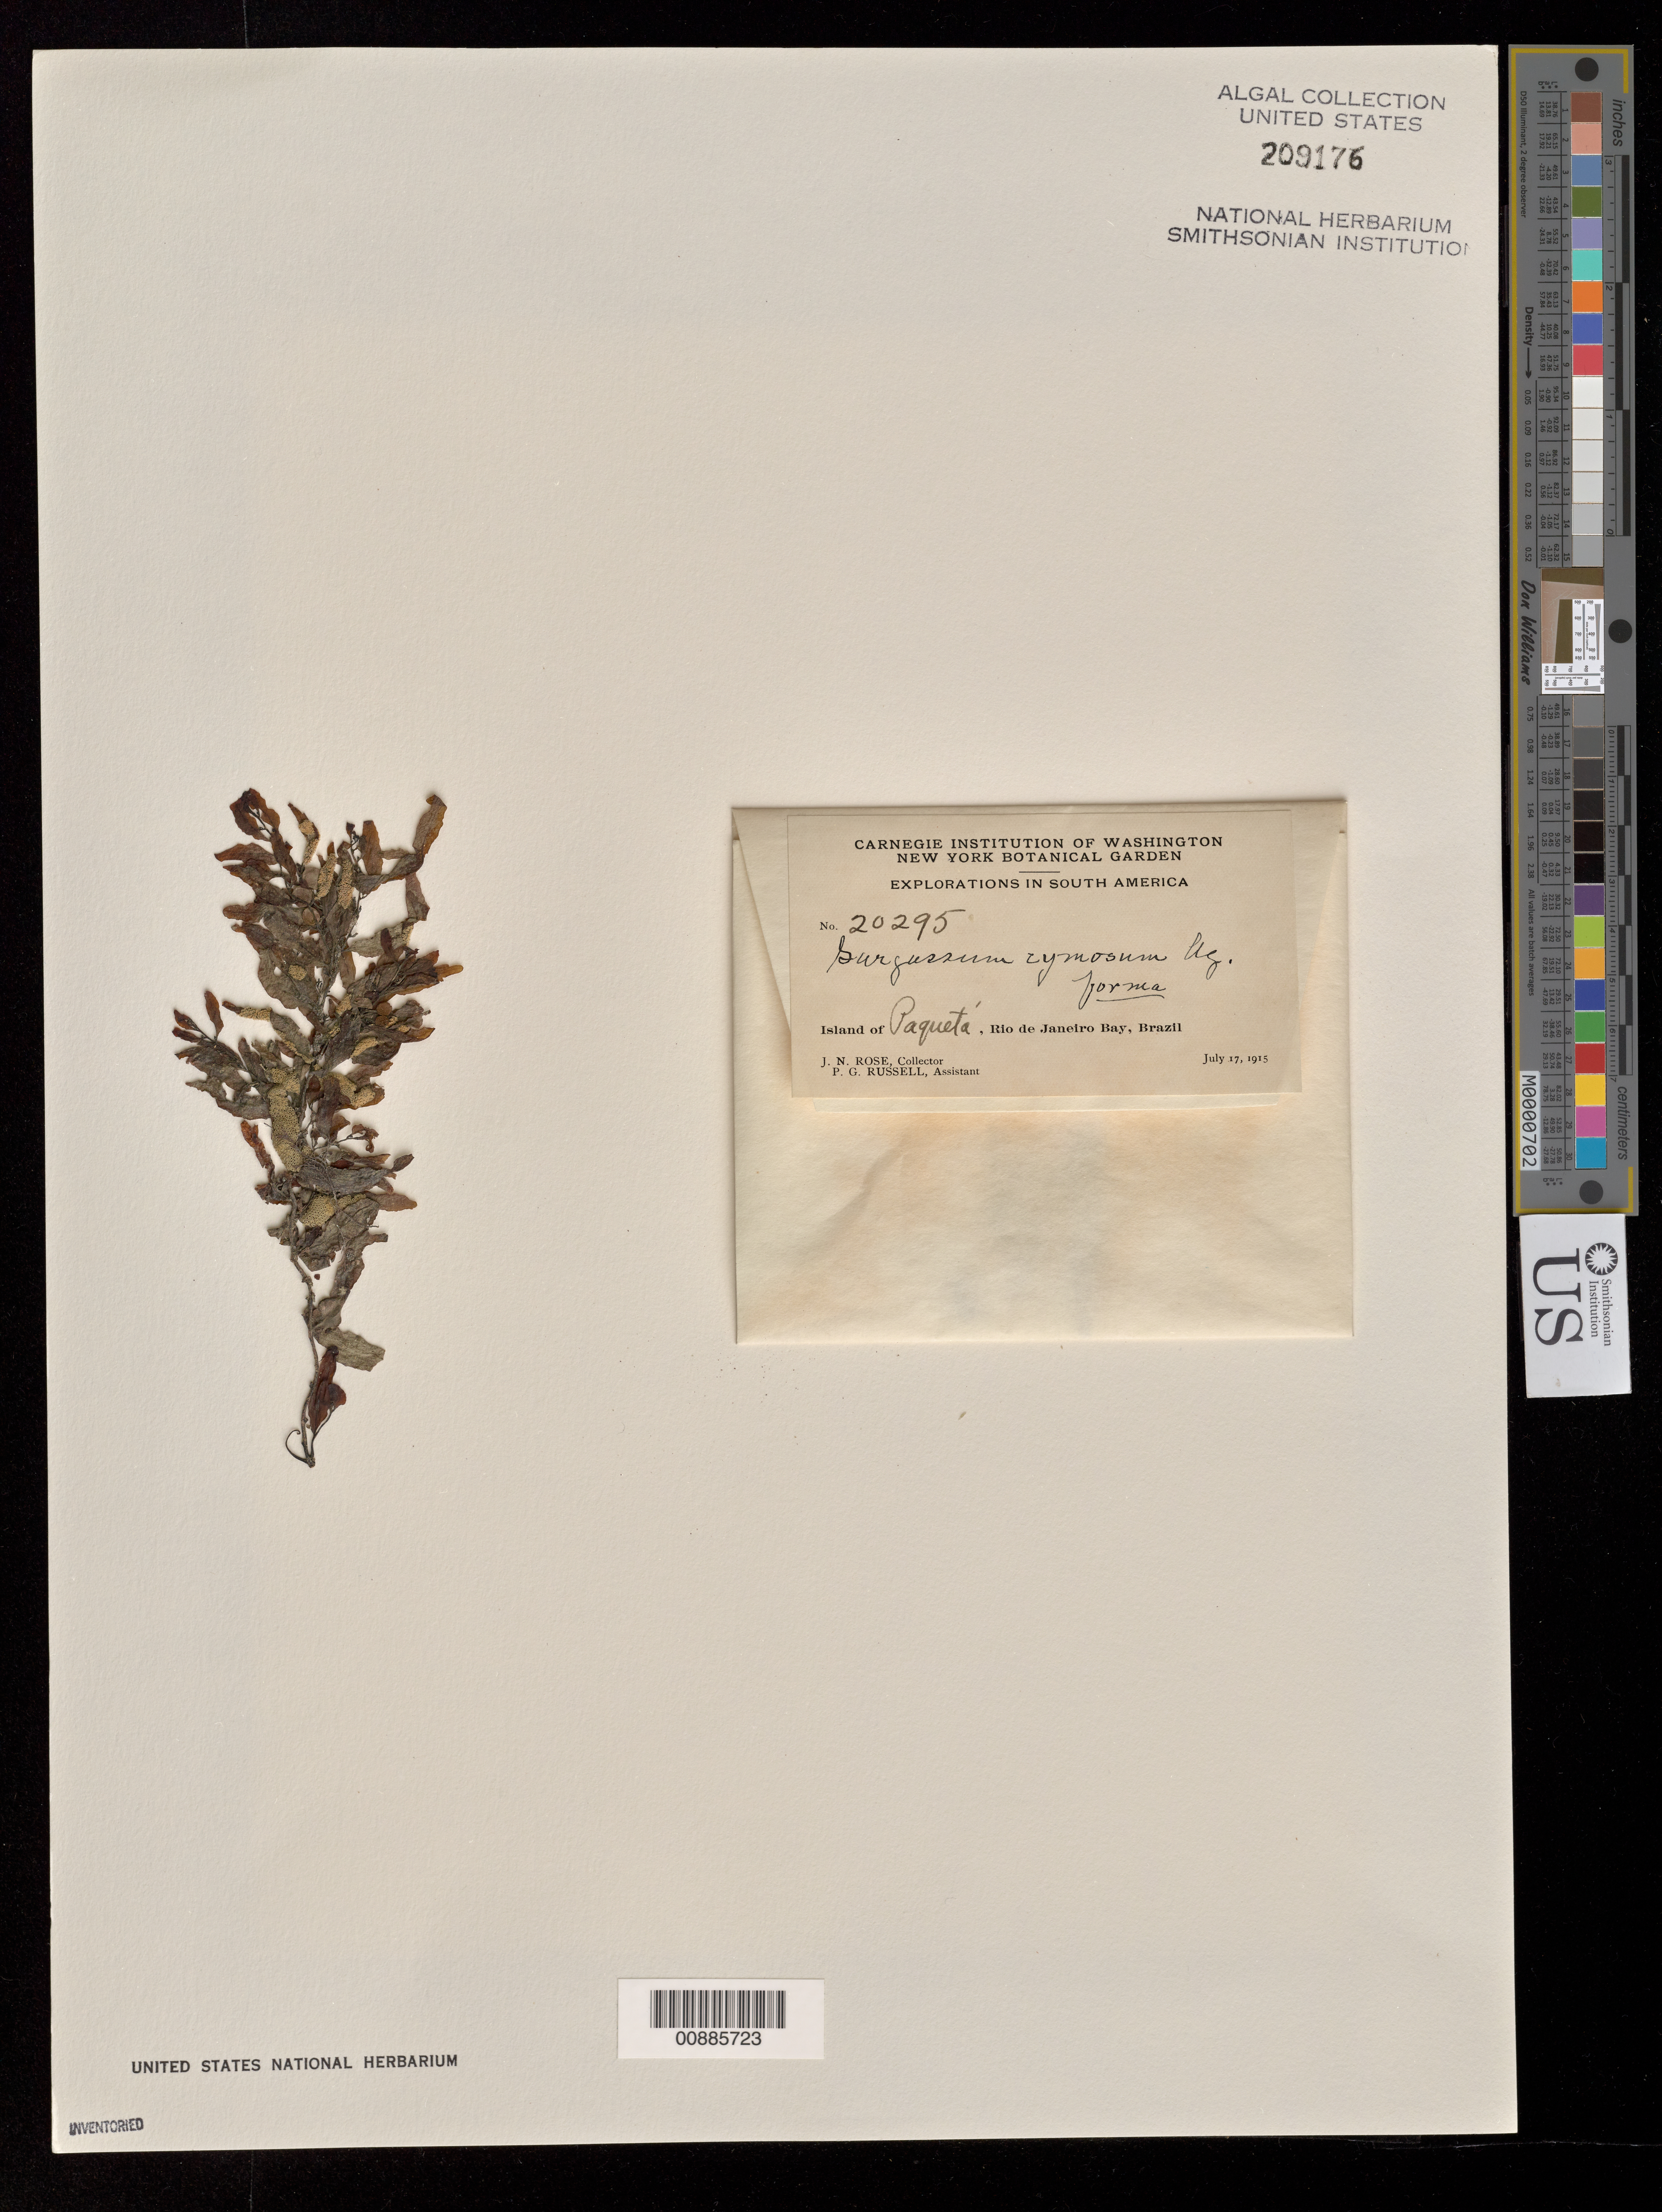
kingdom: Chromista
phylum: Ochrophyta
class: Phaeophyceae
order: Fucales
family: Sargassaceae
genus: Sargassum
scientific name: Sargassum cymosum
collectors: J. N. Rose & P. G. Russell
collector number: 20295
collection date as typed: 17 Jul 1915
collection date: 1915-07-17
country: Brazil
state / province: Rio de Janeiro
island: Ilha do Paqueta (Island of Paqueta)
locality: Guanabara Bay (Rio de Janeiro Bay)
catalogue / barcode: US 209176